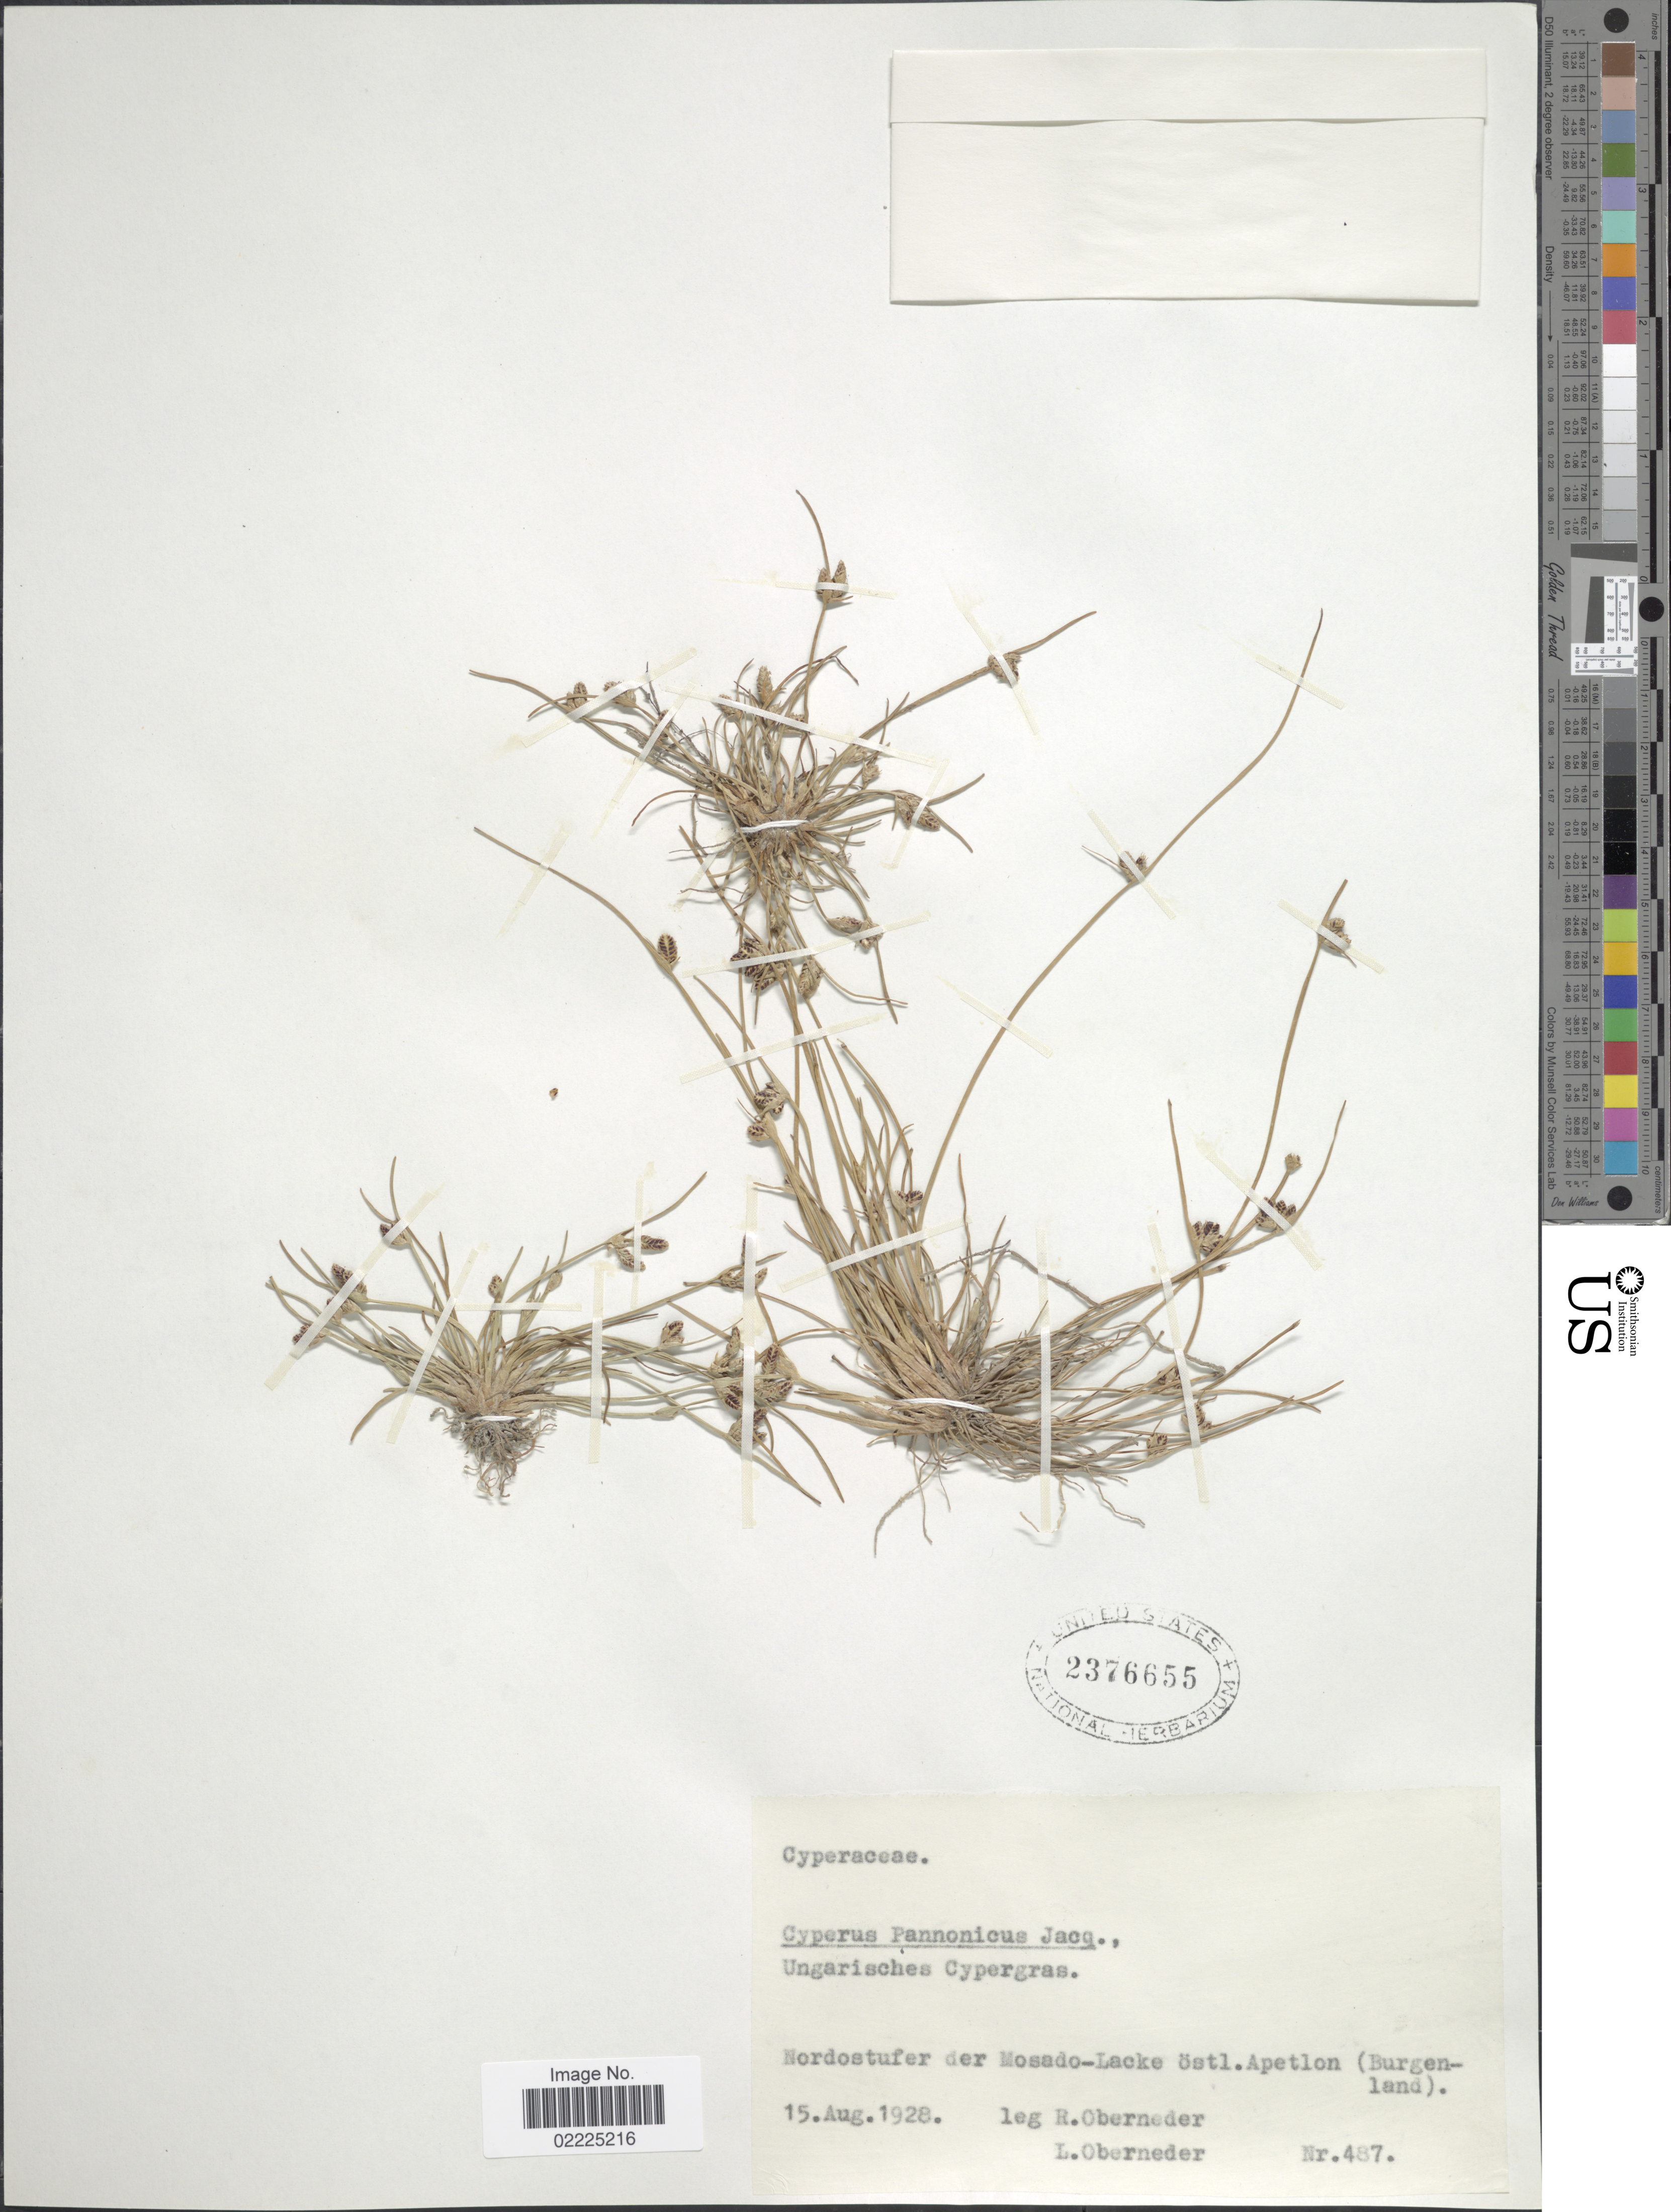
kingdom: Plantae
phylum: Tracheophyta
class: Liliopsida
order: Poales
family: Cyperaceae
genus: Cyperus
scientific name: Cyperus pannonicus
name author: Jacq.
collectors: R. Oberneder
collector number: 487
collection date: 1928-08-15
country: Austria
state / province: Burgenland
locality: Nordostufer der Mosado-Lacke ostl. Apetlon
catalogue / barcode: US 2376655